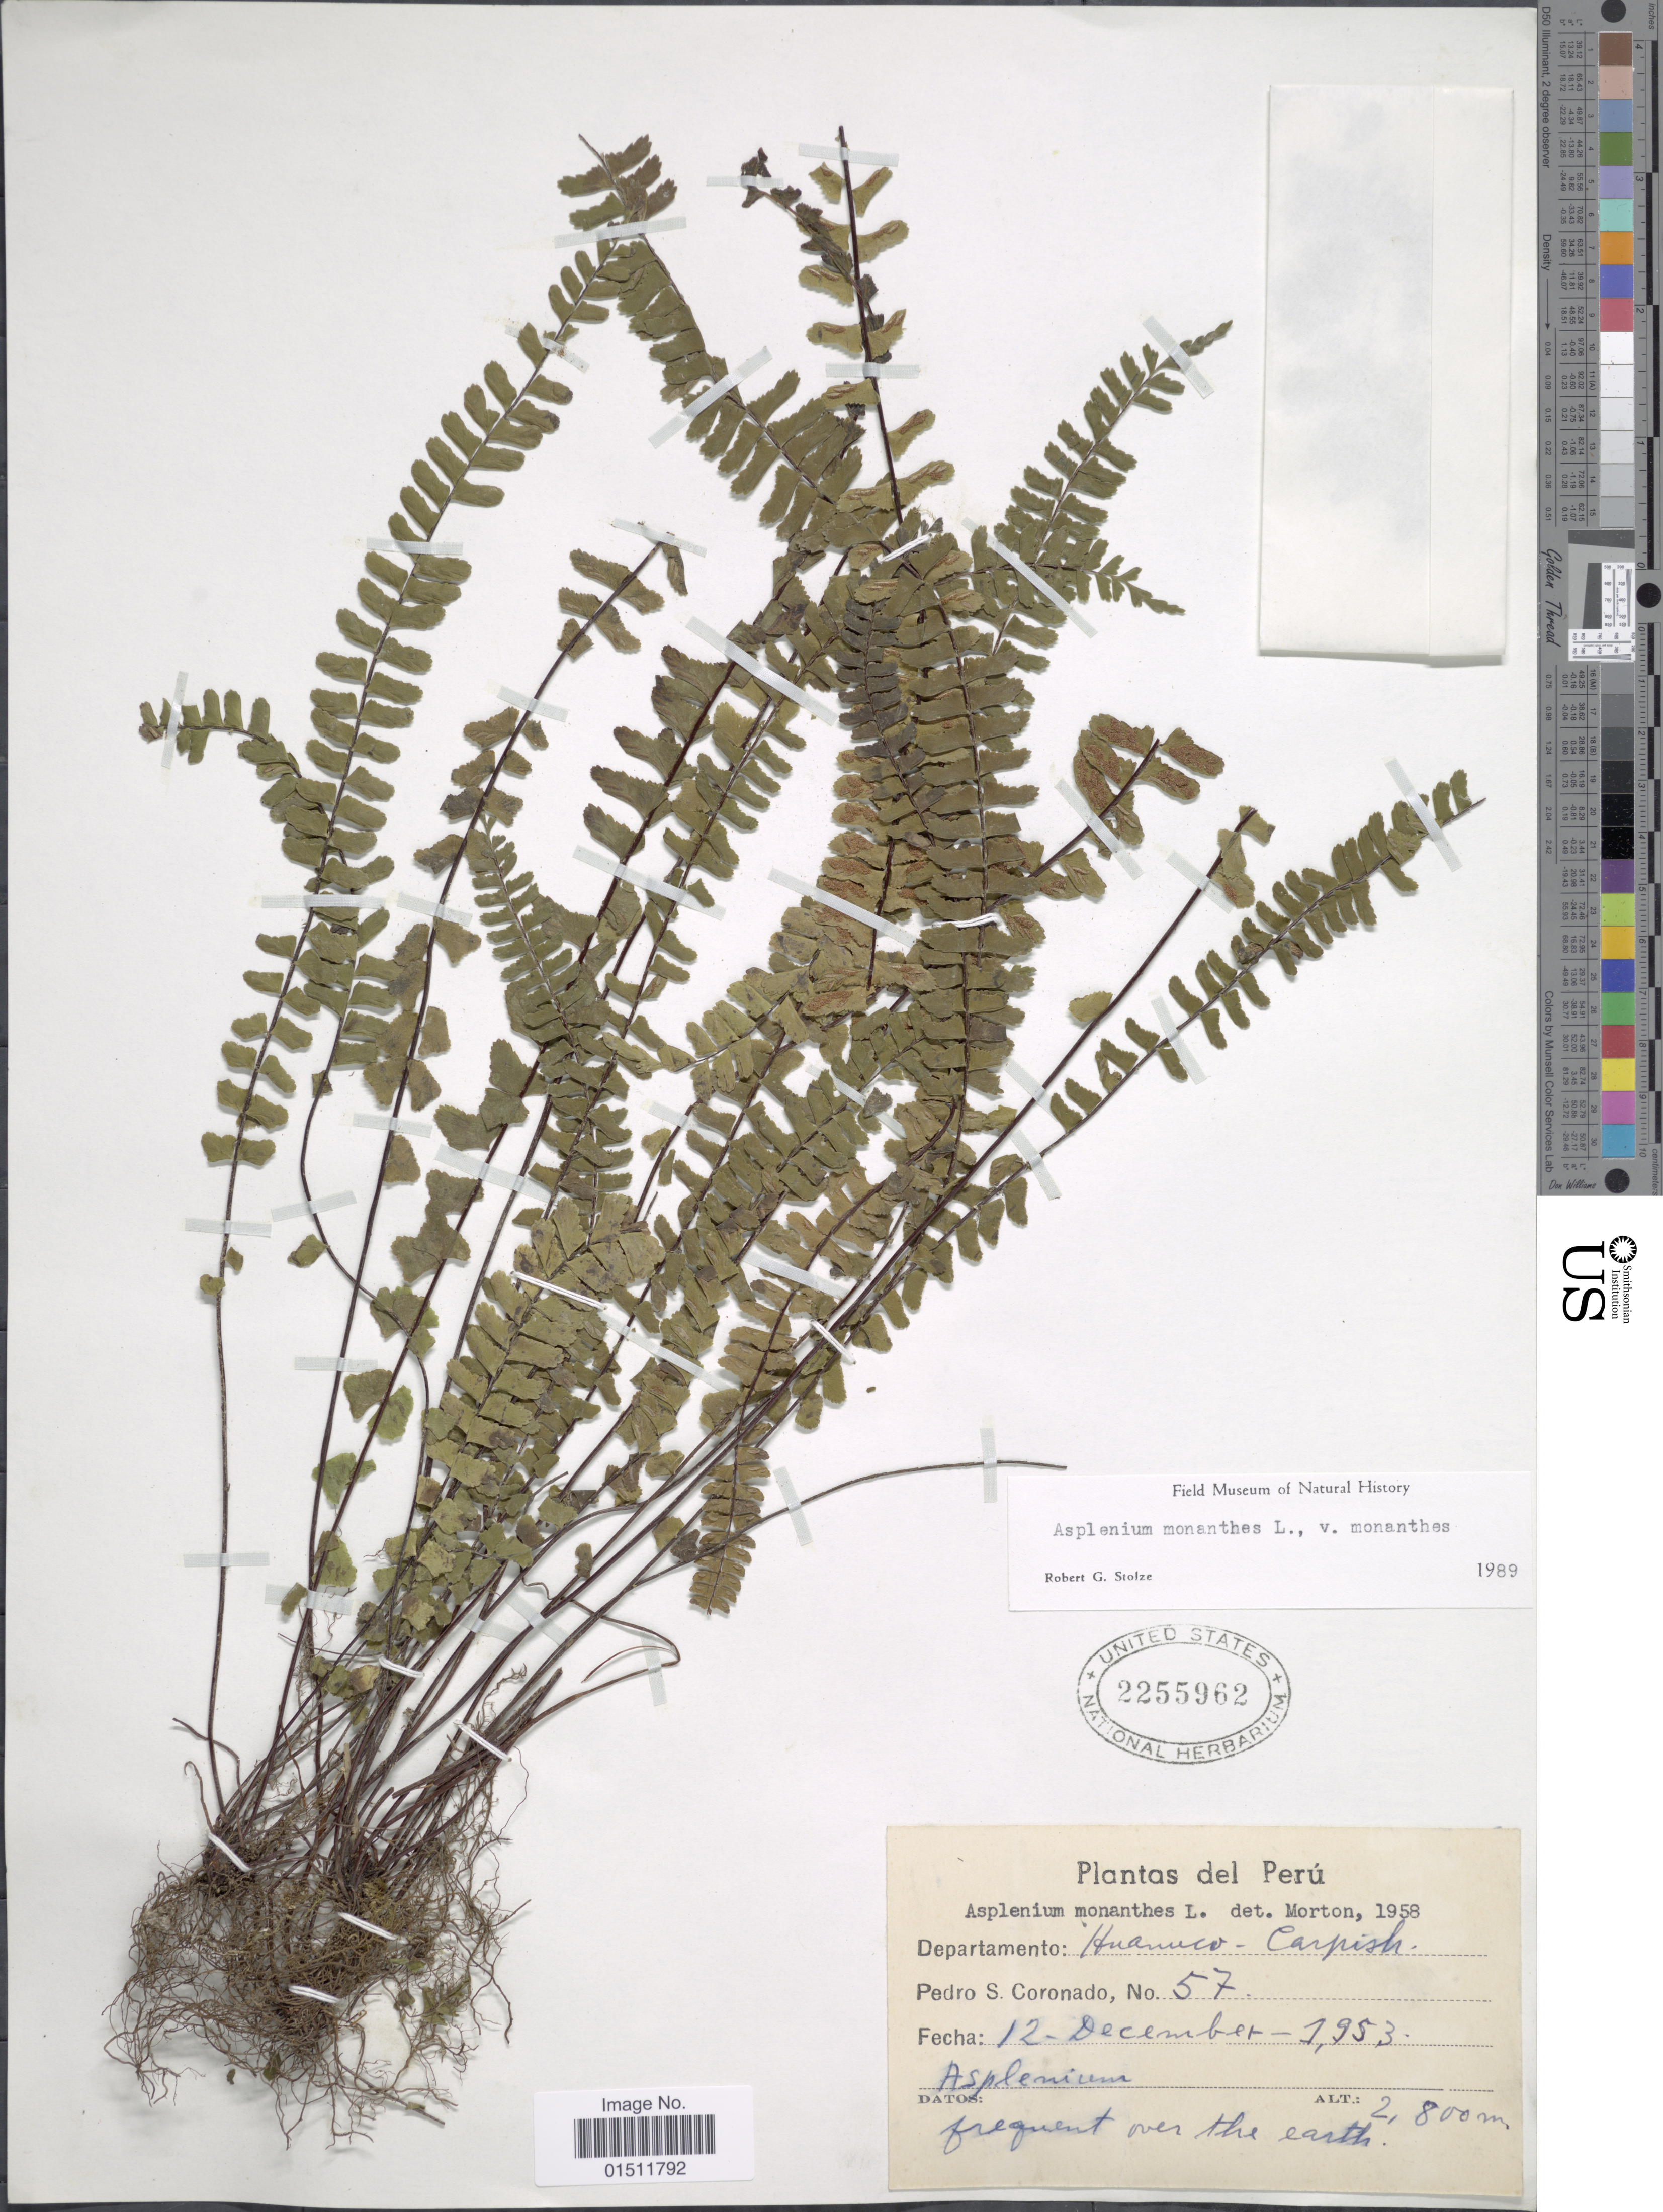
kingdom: Plantae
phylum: Tracheophyta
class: Polypodiopsida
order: Polypodiales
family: Aspleniaceae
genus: Asplenium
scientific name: Asplenium monanthes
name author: L.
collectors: P. Coronado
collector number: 57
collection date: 1953-12-12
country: Peru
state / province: Huánuco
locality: Departamento Huanuco - Carpish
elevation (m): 2800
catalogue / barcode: US 2255962